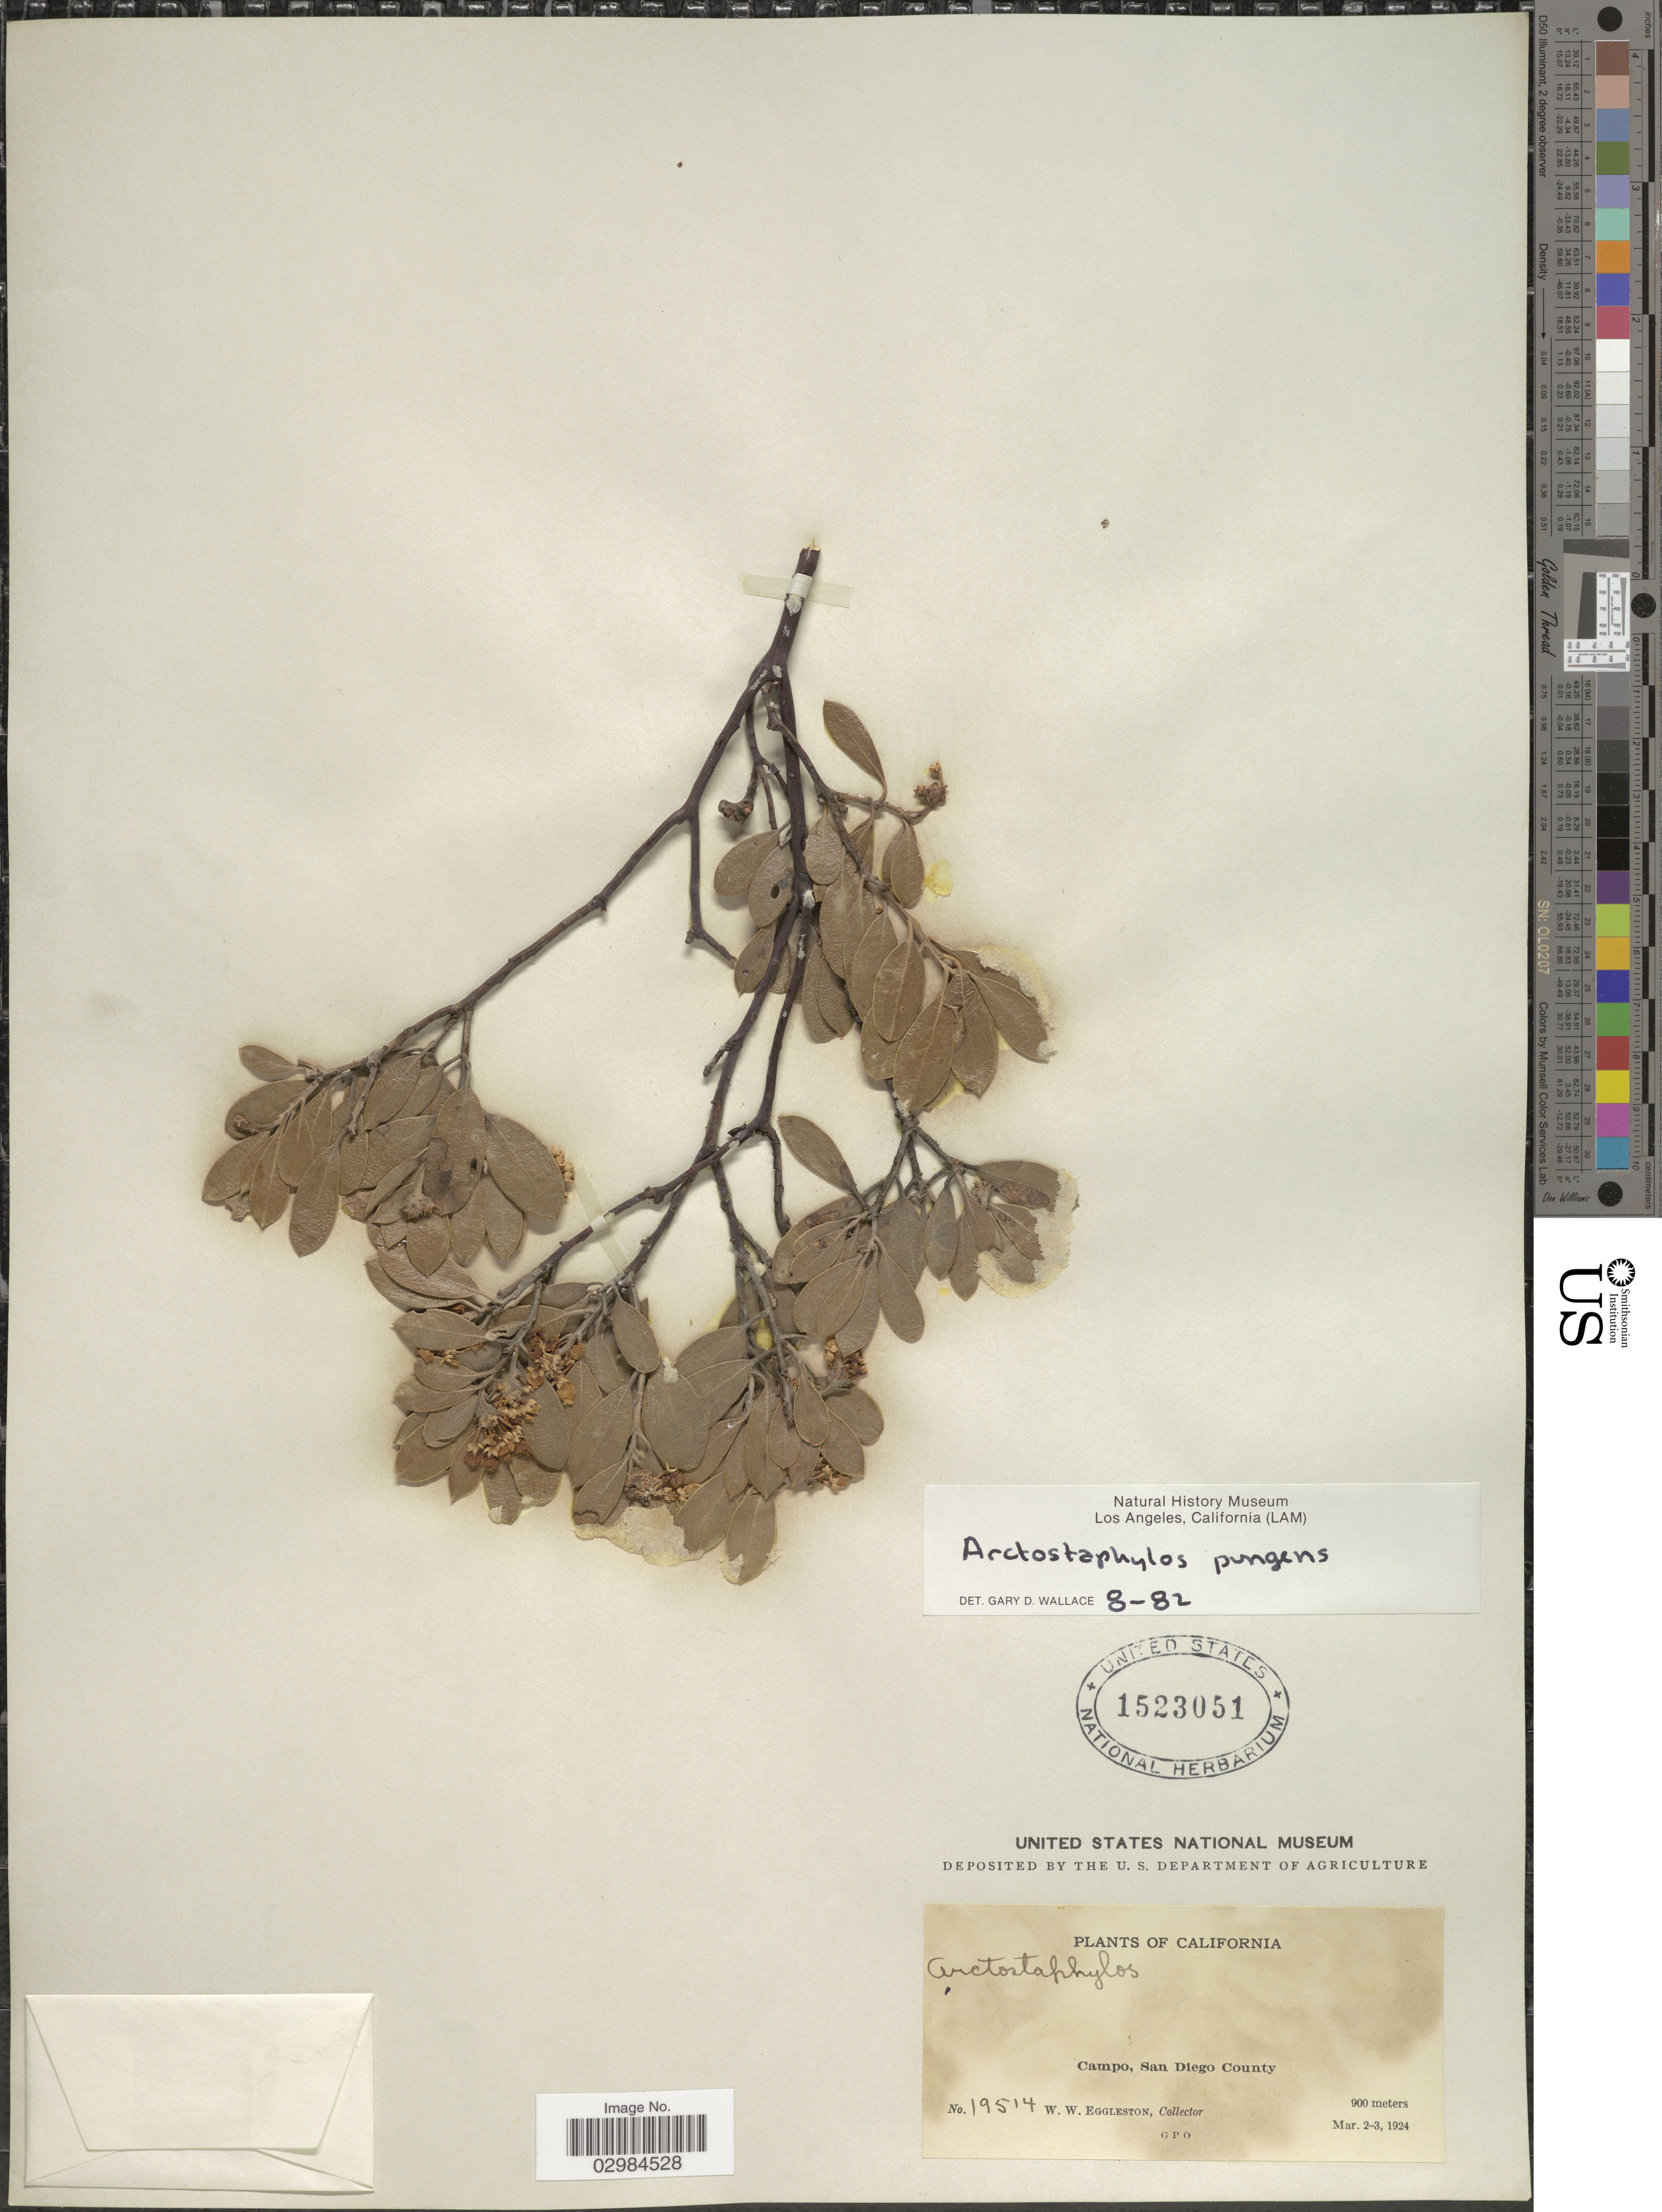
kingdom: Plantae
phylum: Tracheophyta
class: Magnoliopsida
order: Ericales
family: Ericaceae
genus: Arctostaphylos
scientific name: Arctostaphylos pungens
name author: Kunth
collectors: W. W. Eggleston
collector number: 19514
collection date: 1924-03-02/1924-03-03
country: United States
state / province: California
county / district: San Diego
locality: Campo, San Diego County.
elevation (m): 900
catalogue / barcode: US 1523051